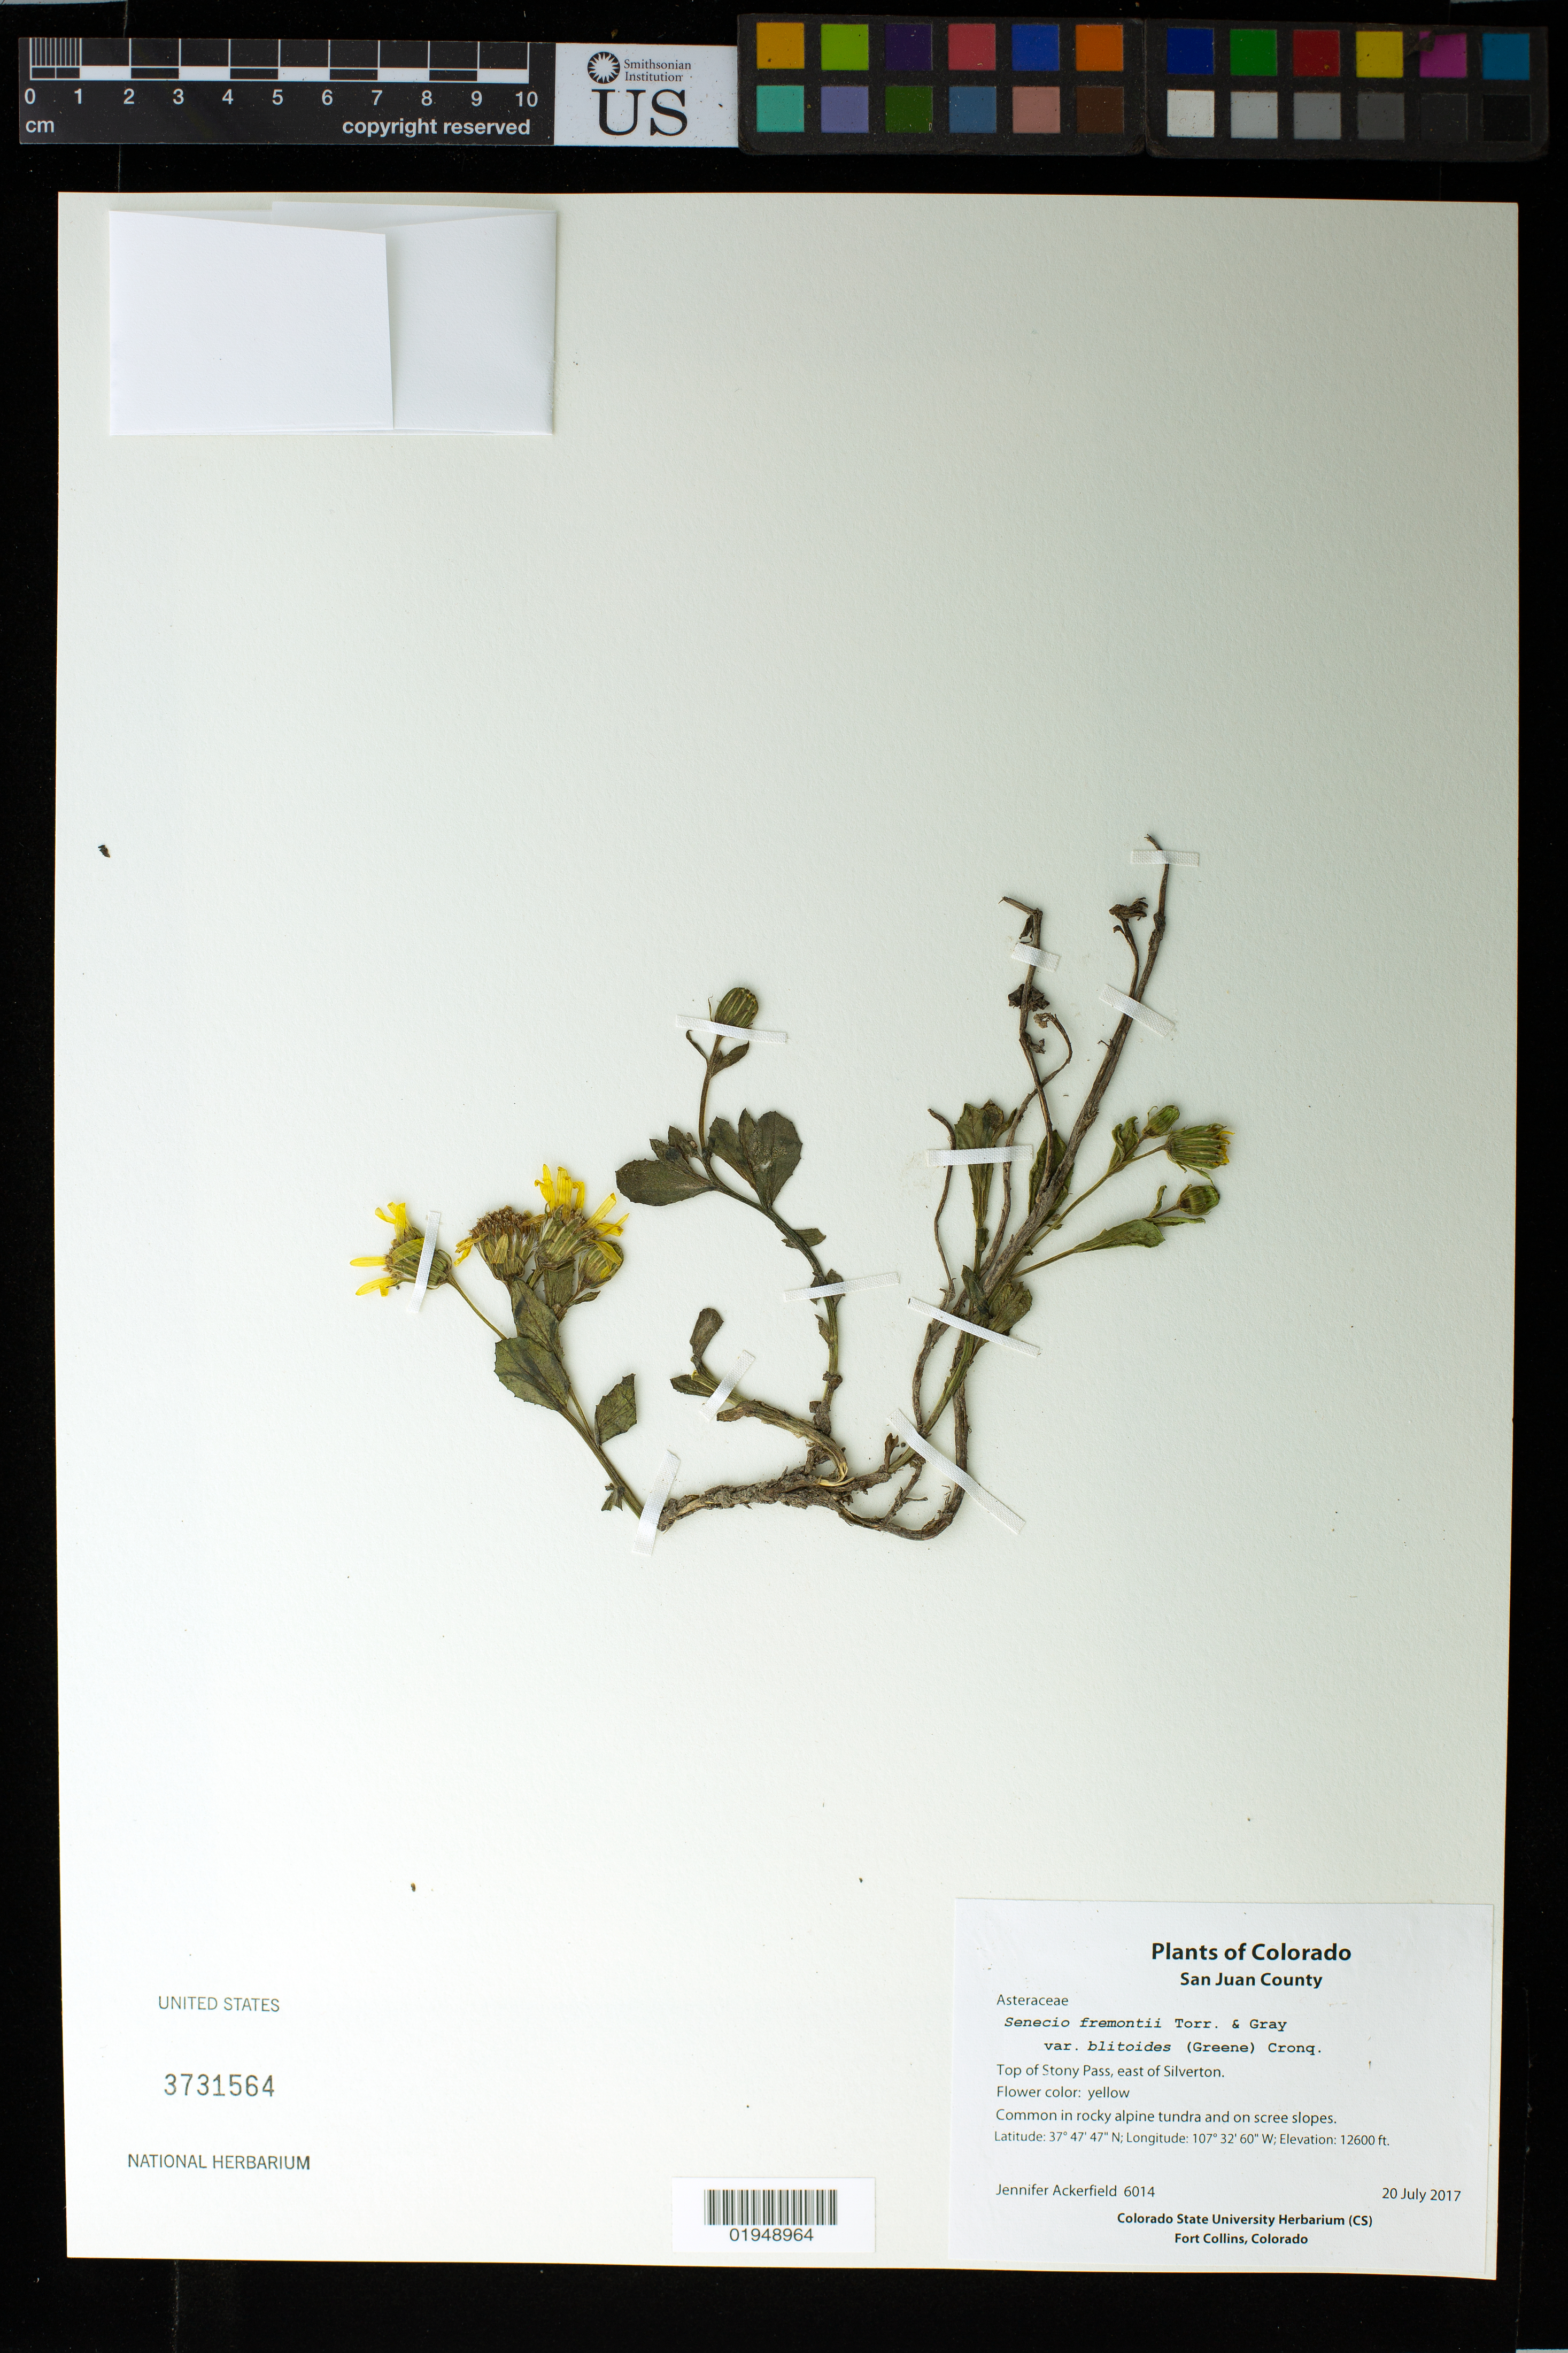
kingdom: Plantae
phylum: Tracheophyta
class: Magnoliopsida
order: Asterales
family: Asteraceae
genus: Senecio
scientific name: Senecio fremontii var. blitoides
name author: (Greene) Cronq.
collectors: J. Ackerfield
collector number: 6014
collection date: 2017-07-20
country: United States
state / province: Colorado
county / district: San Juan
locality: East of Silverton, top of Stony Pass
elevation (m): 3840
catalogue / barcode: US 3731564